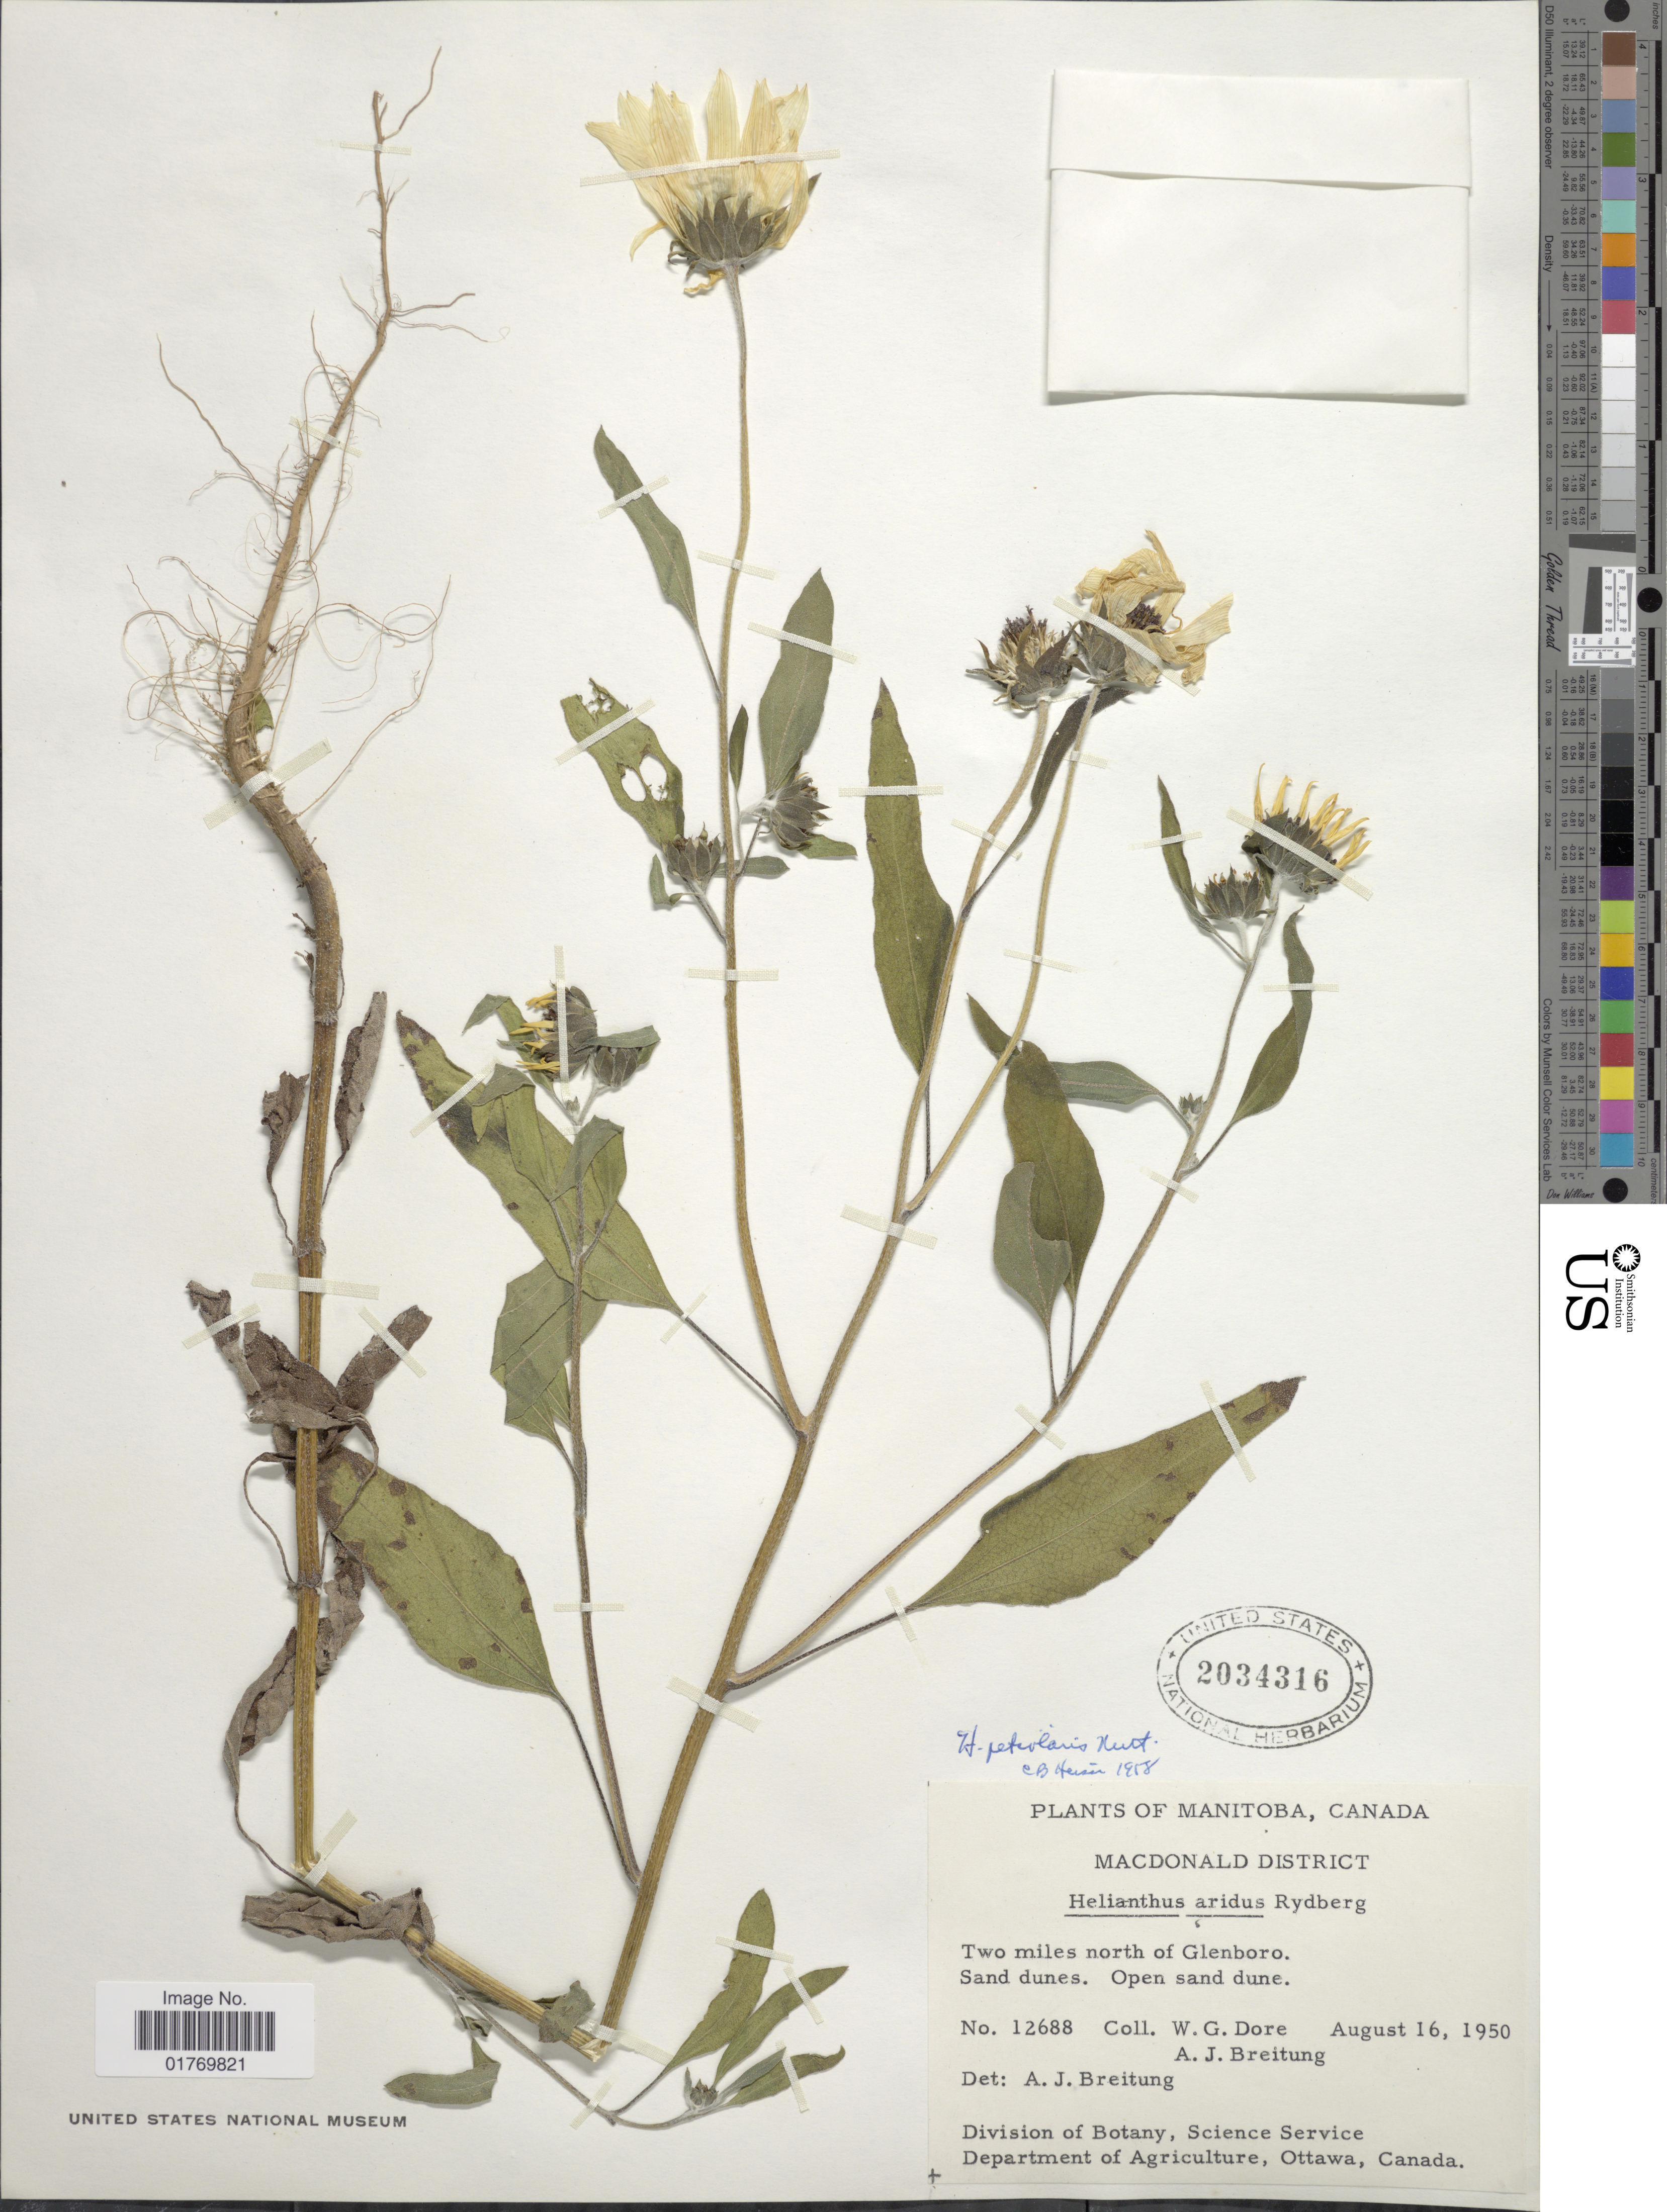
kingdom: Plantae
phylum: Tracheophyta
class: Magnoliopsida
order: Asterales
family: Asteraceae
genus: Helianthus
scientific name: Helianthus aridus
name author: Rydb.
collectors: W. Dore & A. Breitung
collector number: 12688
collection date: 1950-08-16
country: Canada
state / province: Manitoba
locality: Macdonald District, Two miles north of Glenboro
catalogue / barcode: US 2034316